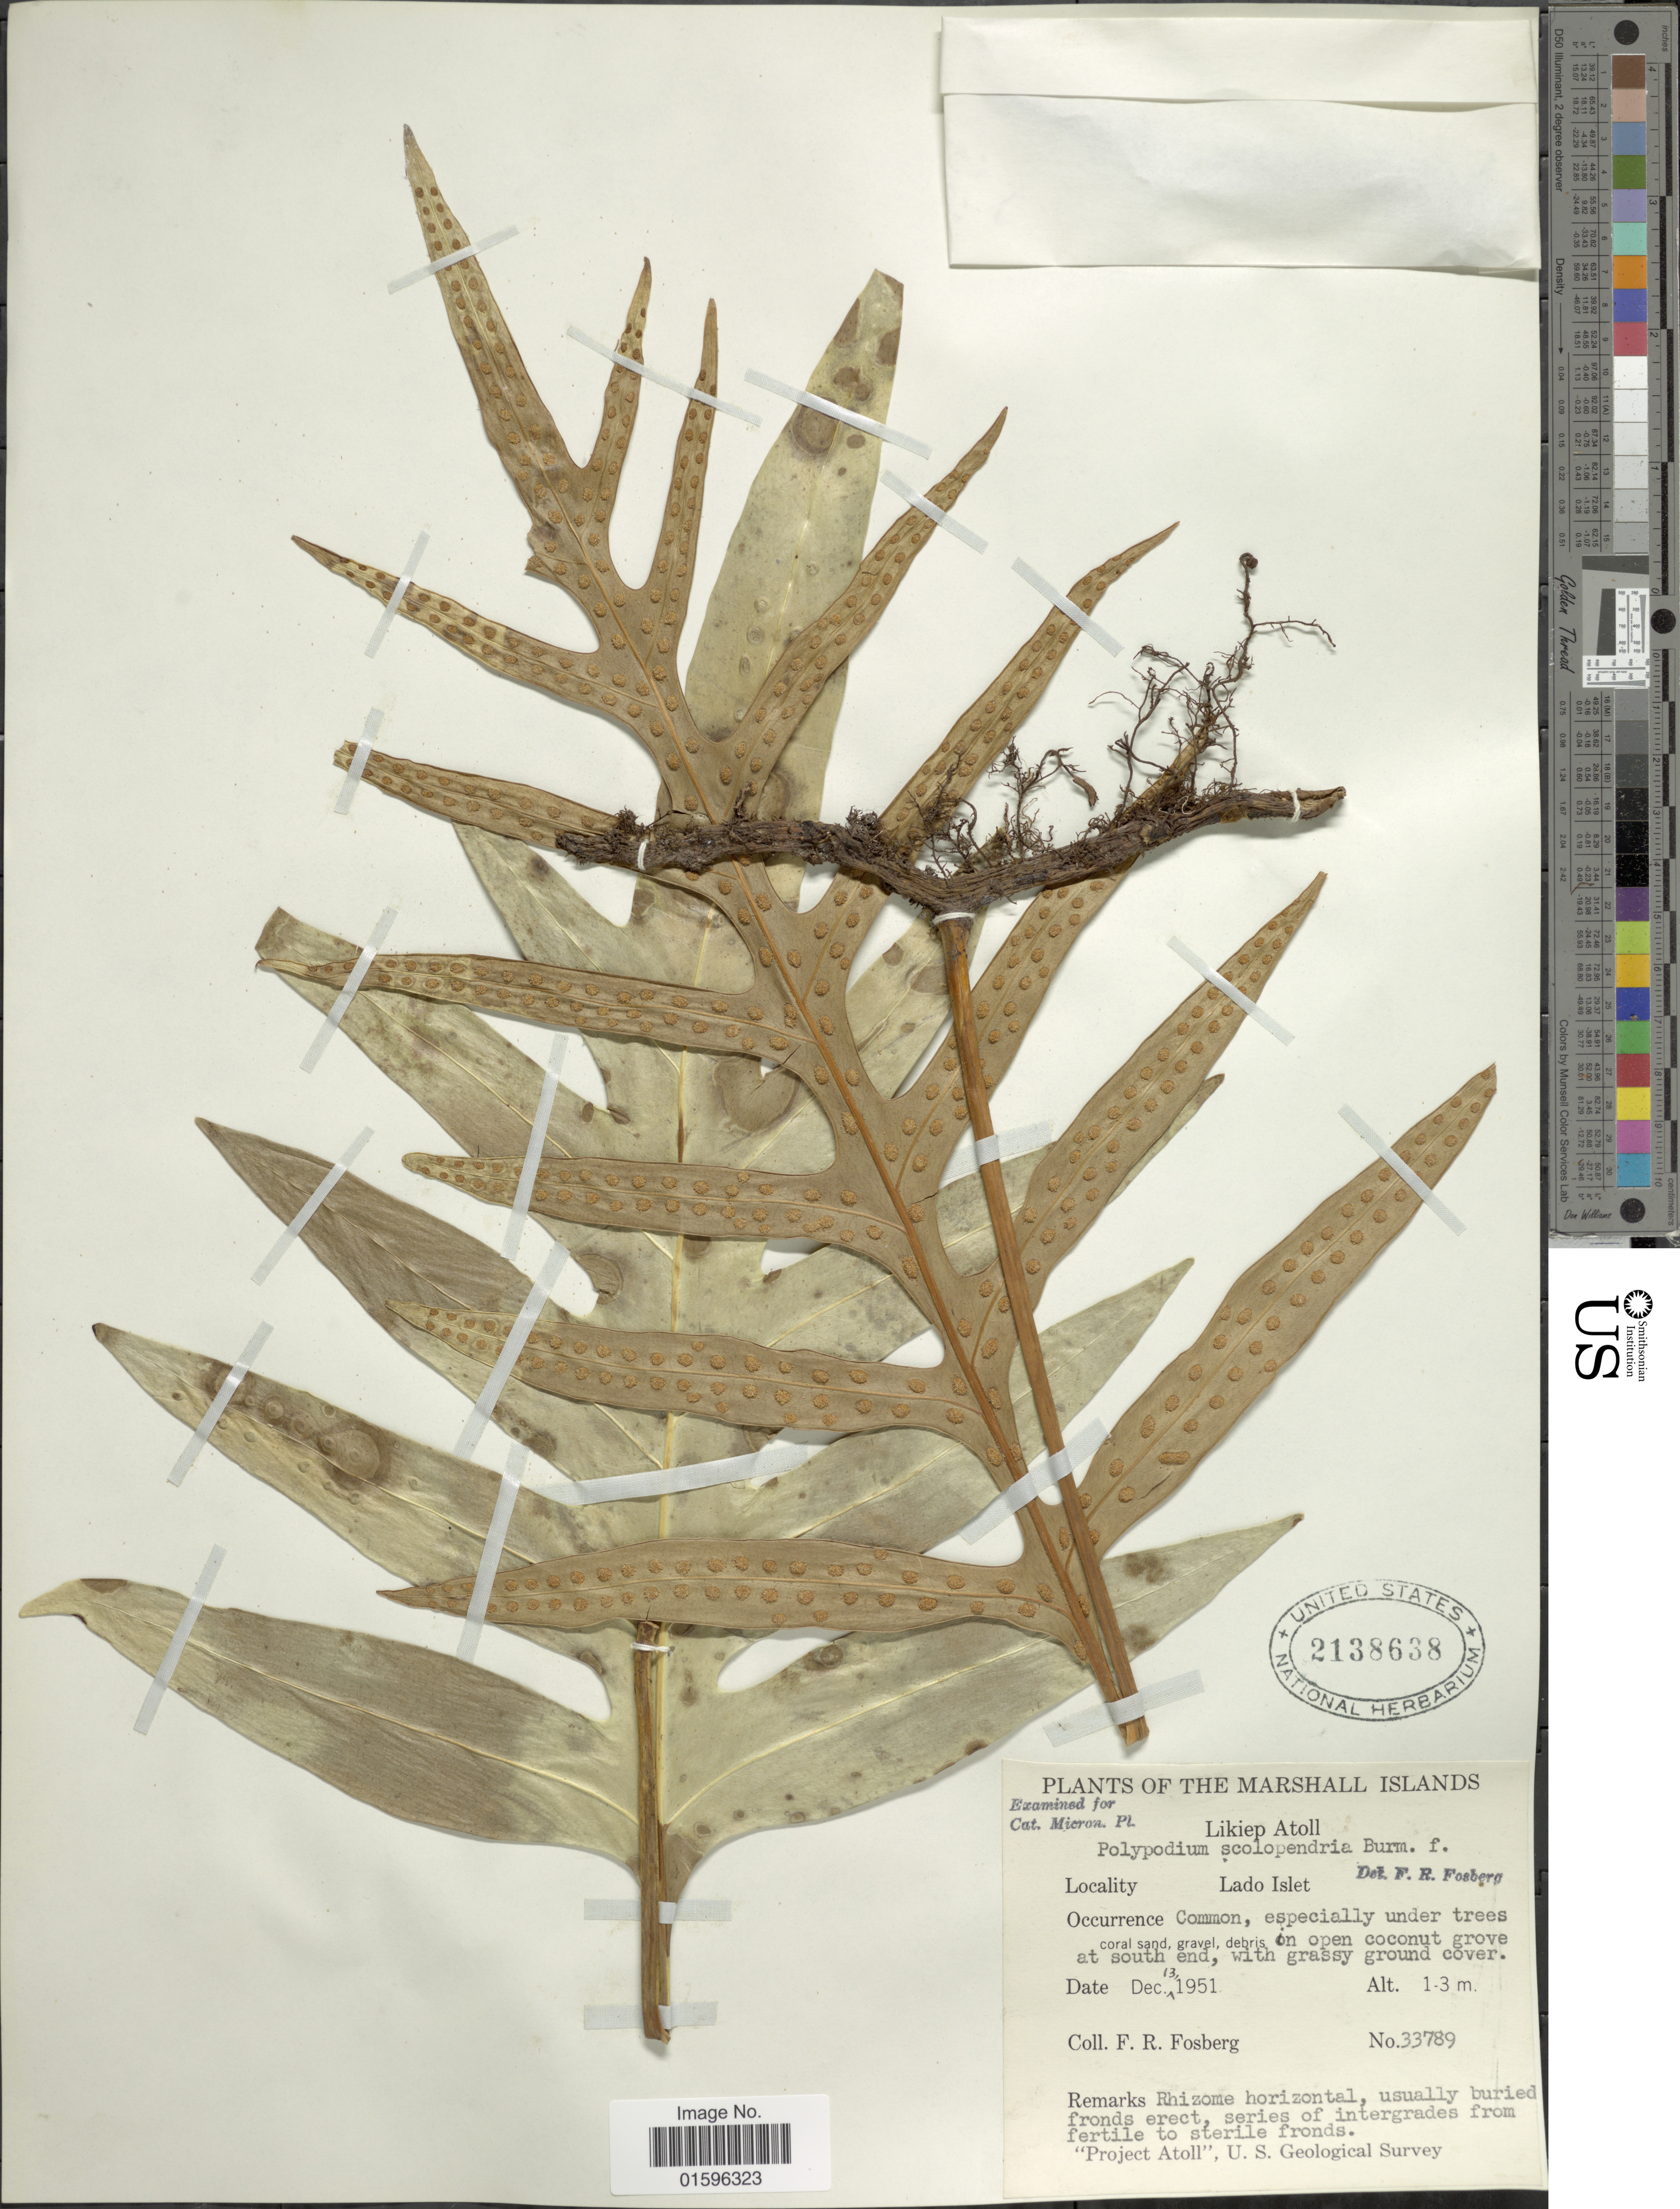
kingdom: Plantae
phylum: Tracheophyta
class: Polypodiopsida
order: Polypodiales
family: Polypodiaceae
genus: Polypodium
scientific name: Polypodium scolopendria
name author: Burm. f.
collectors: F. R. Fosberg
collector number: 33789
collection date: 1951-12-13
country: Marshall Islands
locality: The Marshall Islands, Likiep Atoll, Lado Islet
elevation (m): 1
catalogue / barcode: US 2138638